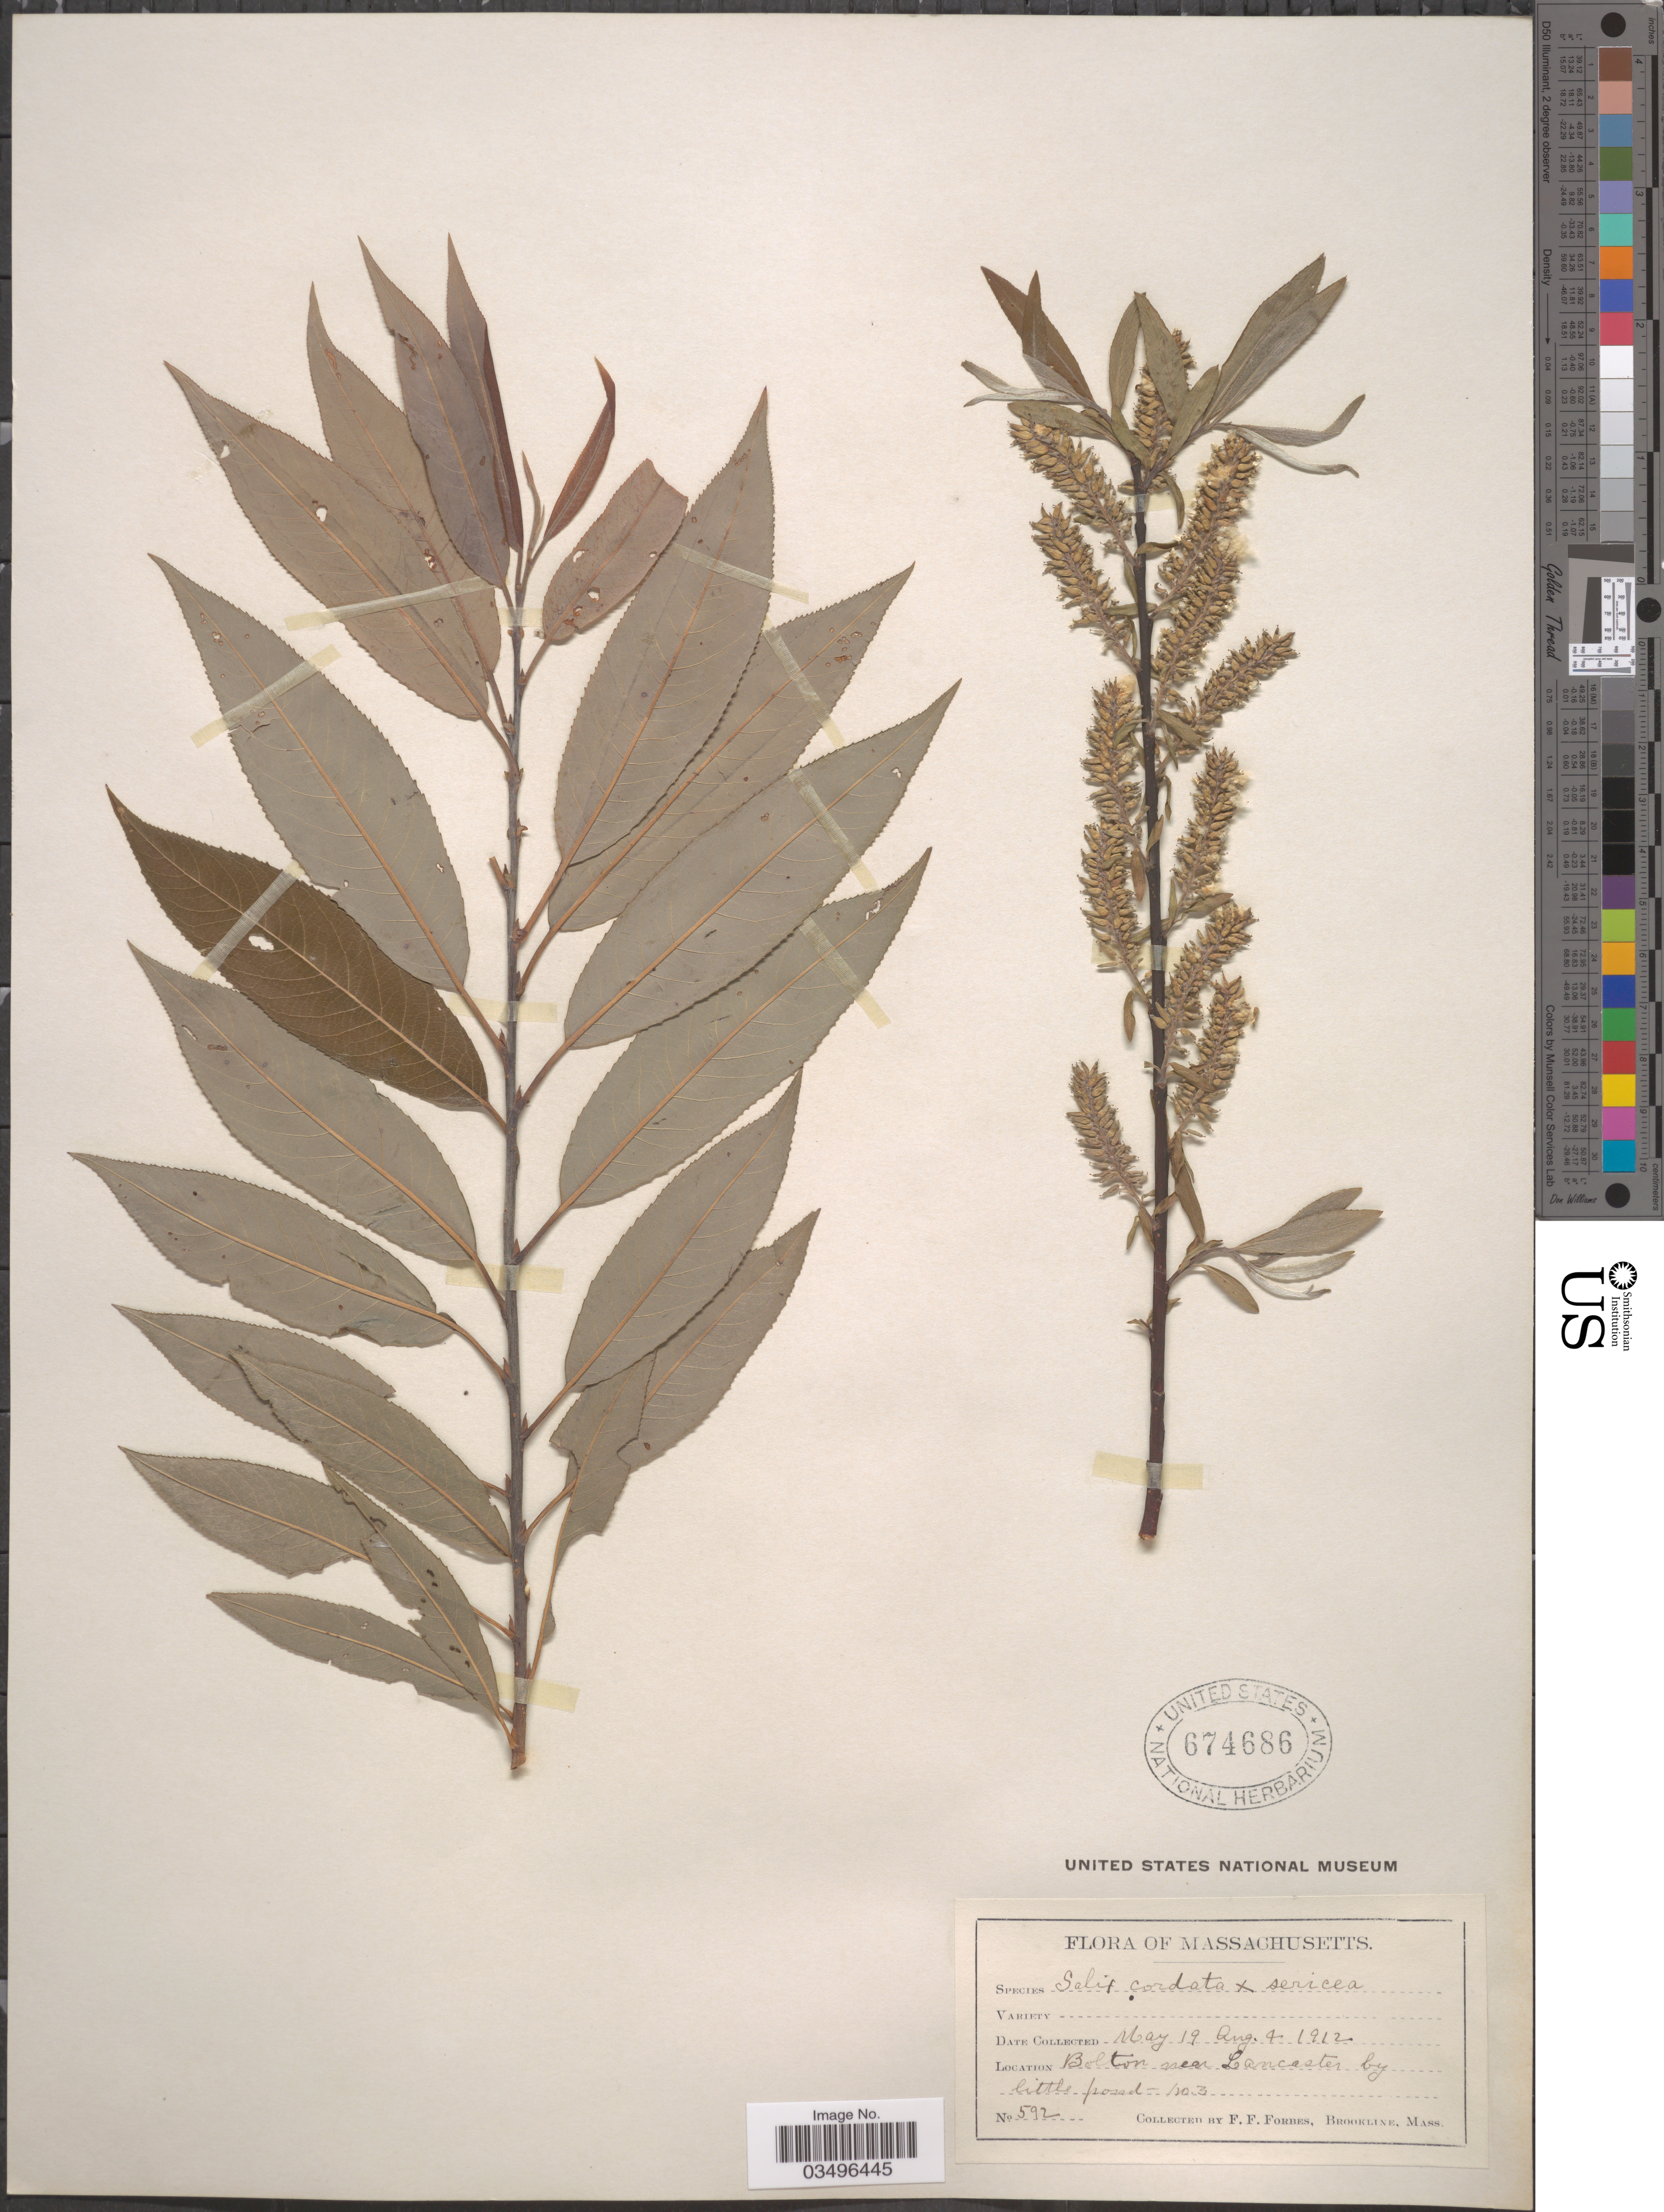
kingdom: Plantae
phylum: Tracheophyta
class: Magnoliopsida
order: Malpighiales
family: Salicaceae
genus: Salix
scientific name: Salix cordata x S. sericea Marshall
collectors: F. Forbes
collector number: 592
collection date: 1912-05-19/1912-08-04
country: United States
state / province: Massachusetts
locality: Bolton near Lancaster by little pond-no. 3.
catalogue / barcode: US 674686